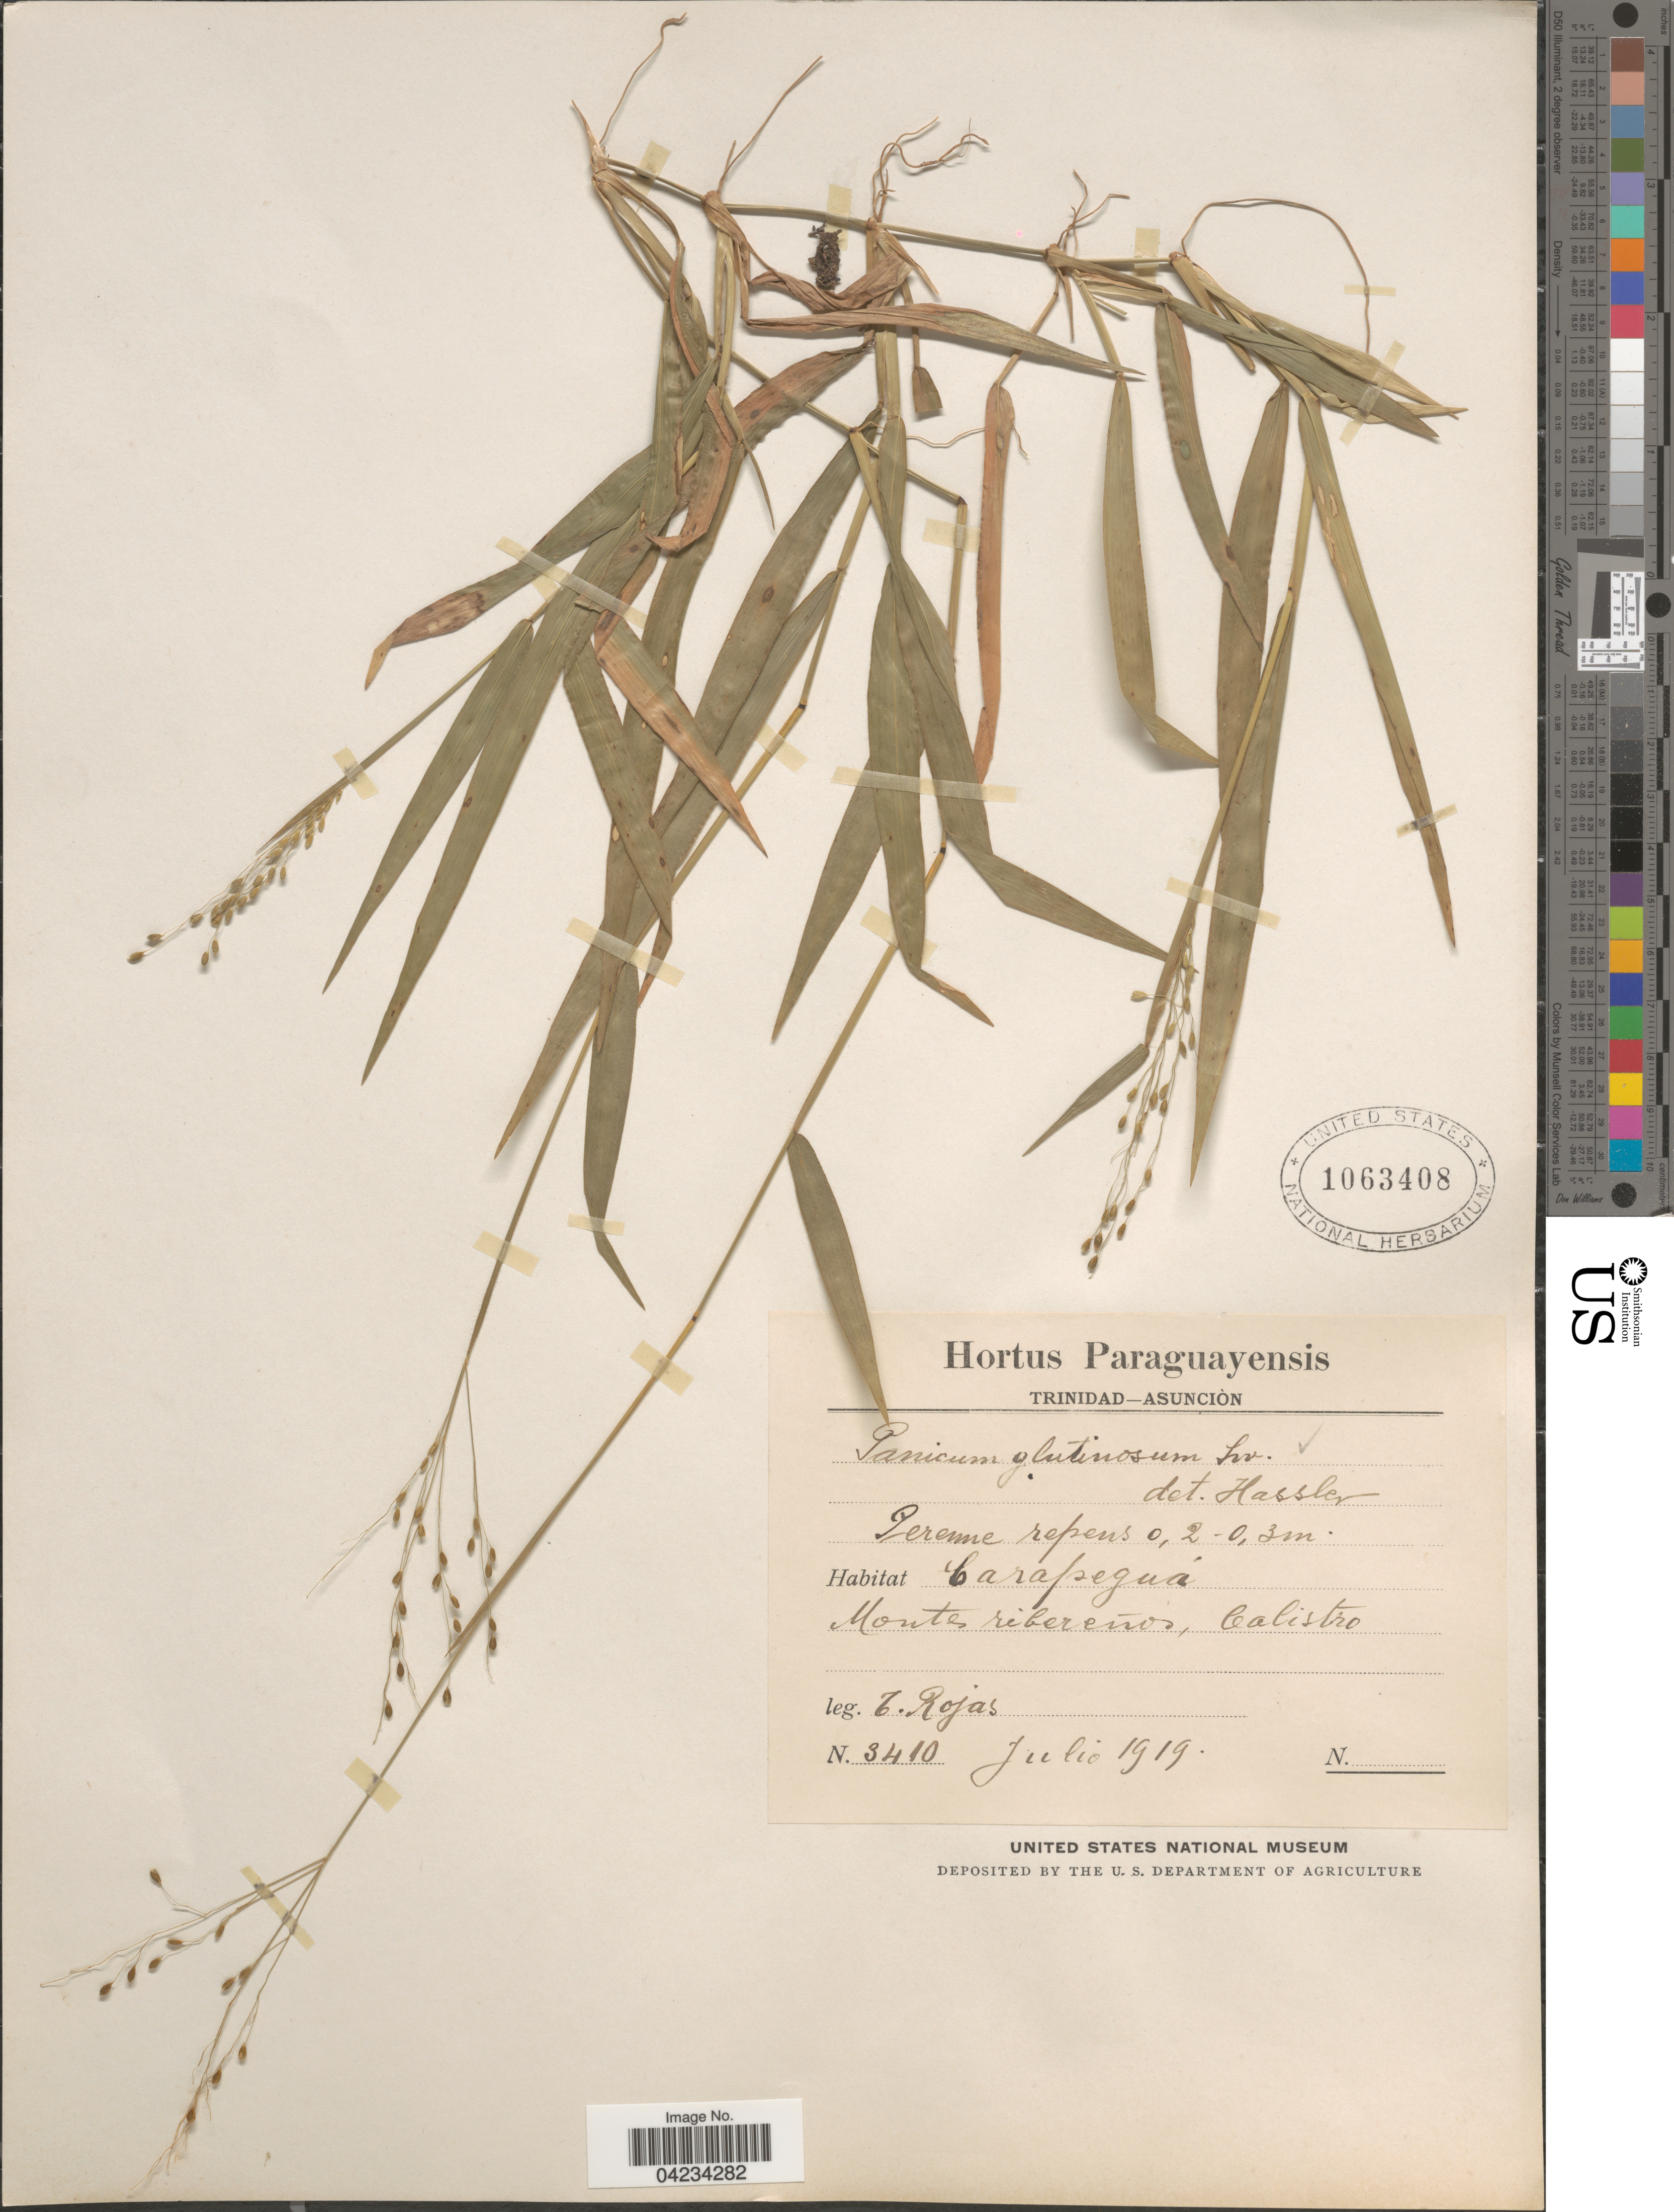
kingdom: Plantae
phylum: Tracheophyta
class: Liliopsida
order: Poales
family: Poaceae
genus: Homolepis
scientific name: Homolepis villaricensis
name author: (Mez) Zuloaga & Soderstr.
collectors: T. Rojas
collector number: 3410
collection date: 1919-07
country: Paraguay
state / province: Asuncion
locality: Carapeguá. Montes ribereños, Calistro.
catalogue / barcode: US 1063408